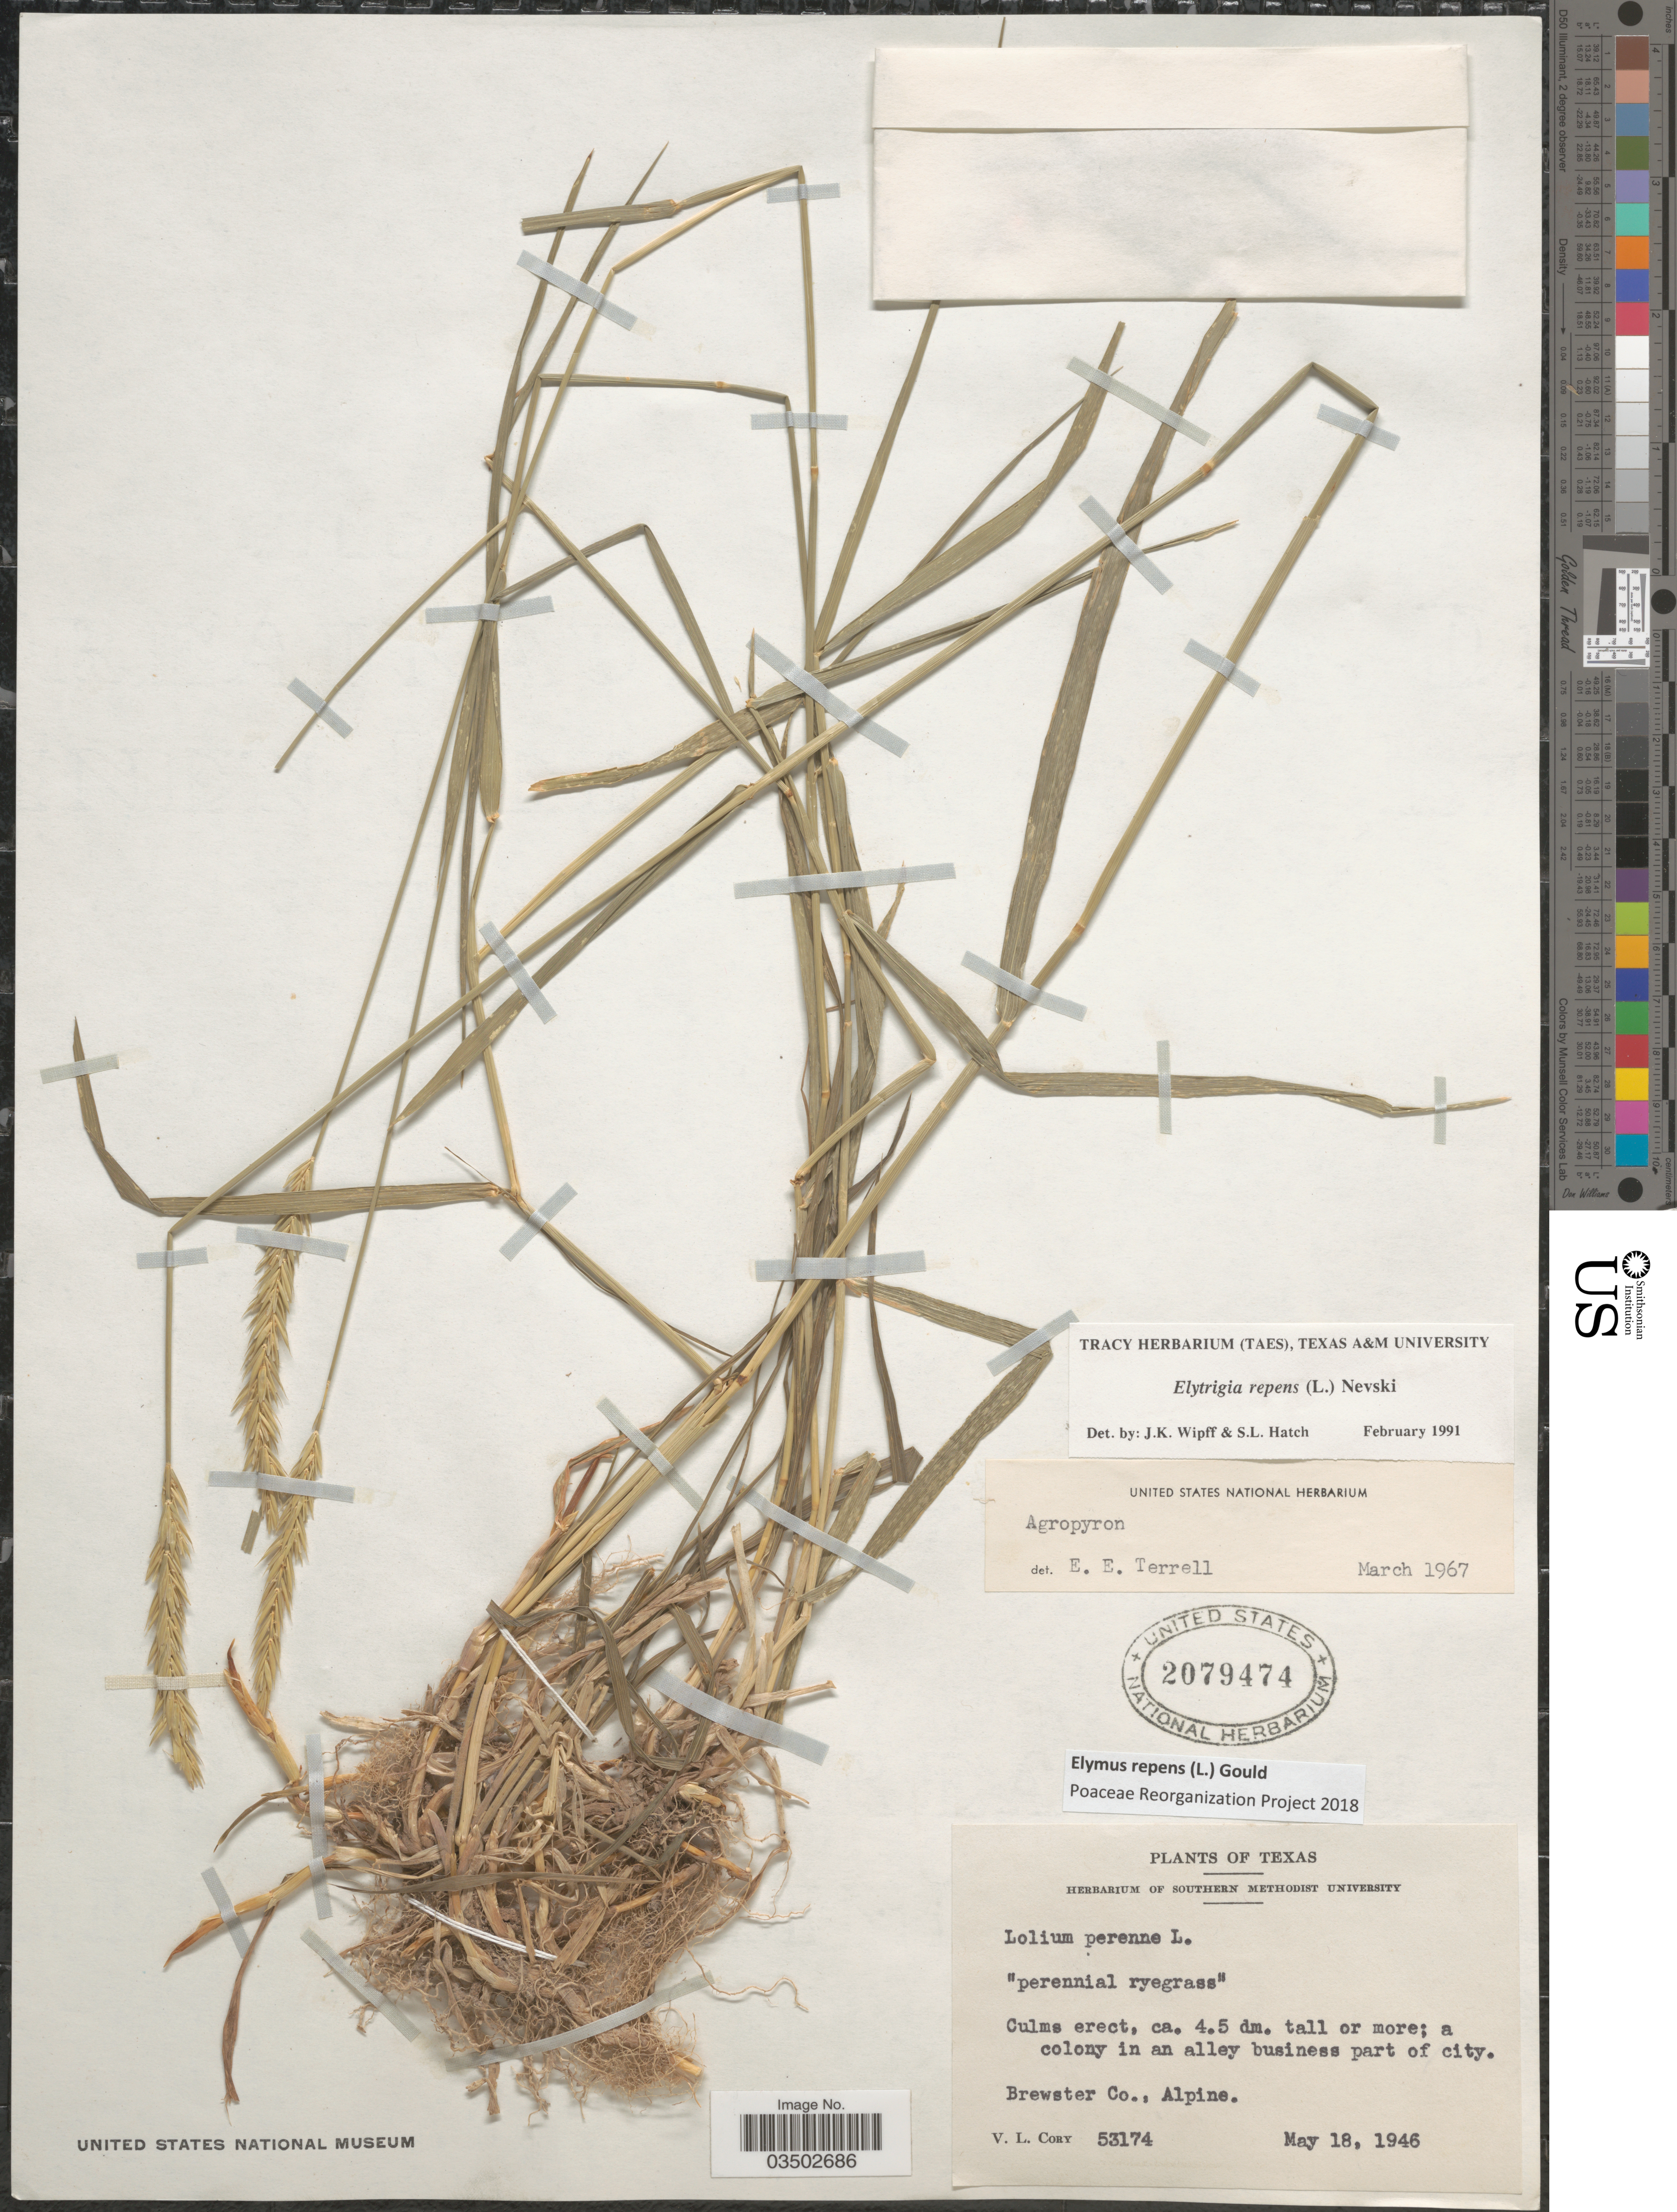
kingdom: Plantae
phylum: Tracheophyta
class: Liliopsida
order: Poales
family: Poaceae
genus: Elymus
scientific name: Elymus repens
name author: (L.) Gould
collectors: V. Cory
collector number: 53174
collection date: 1946-05-18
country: United States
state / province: Texas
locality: Brewster Co., Alpine.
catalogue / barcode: US 2079474